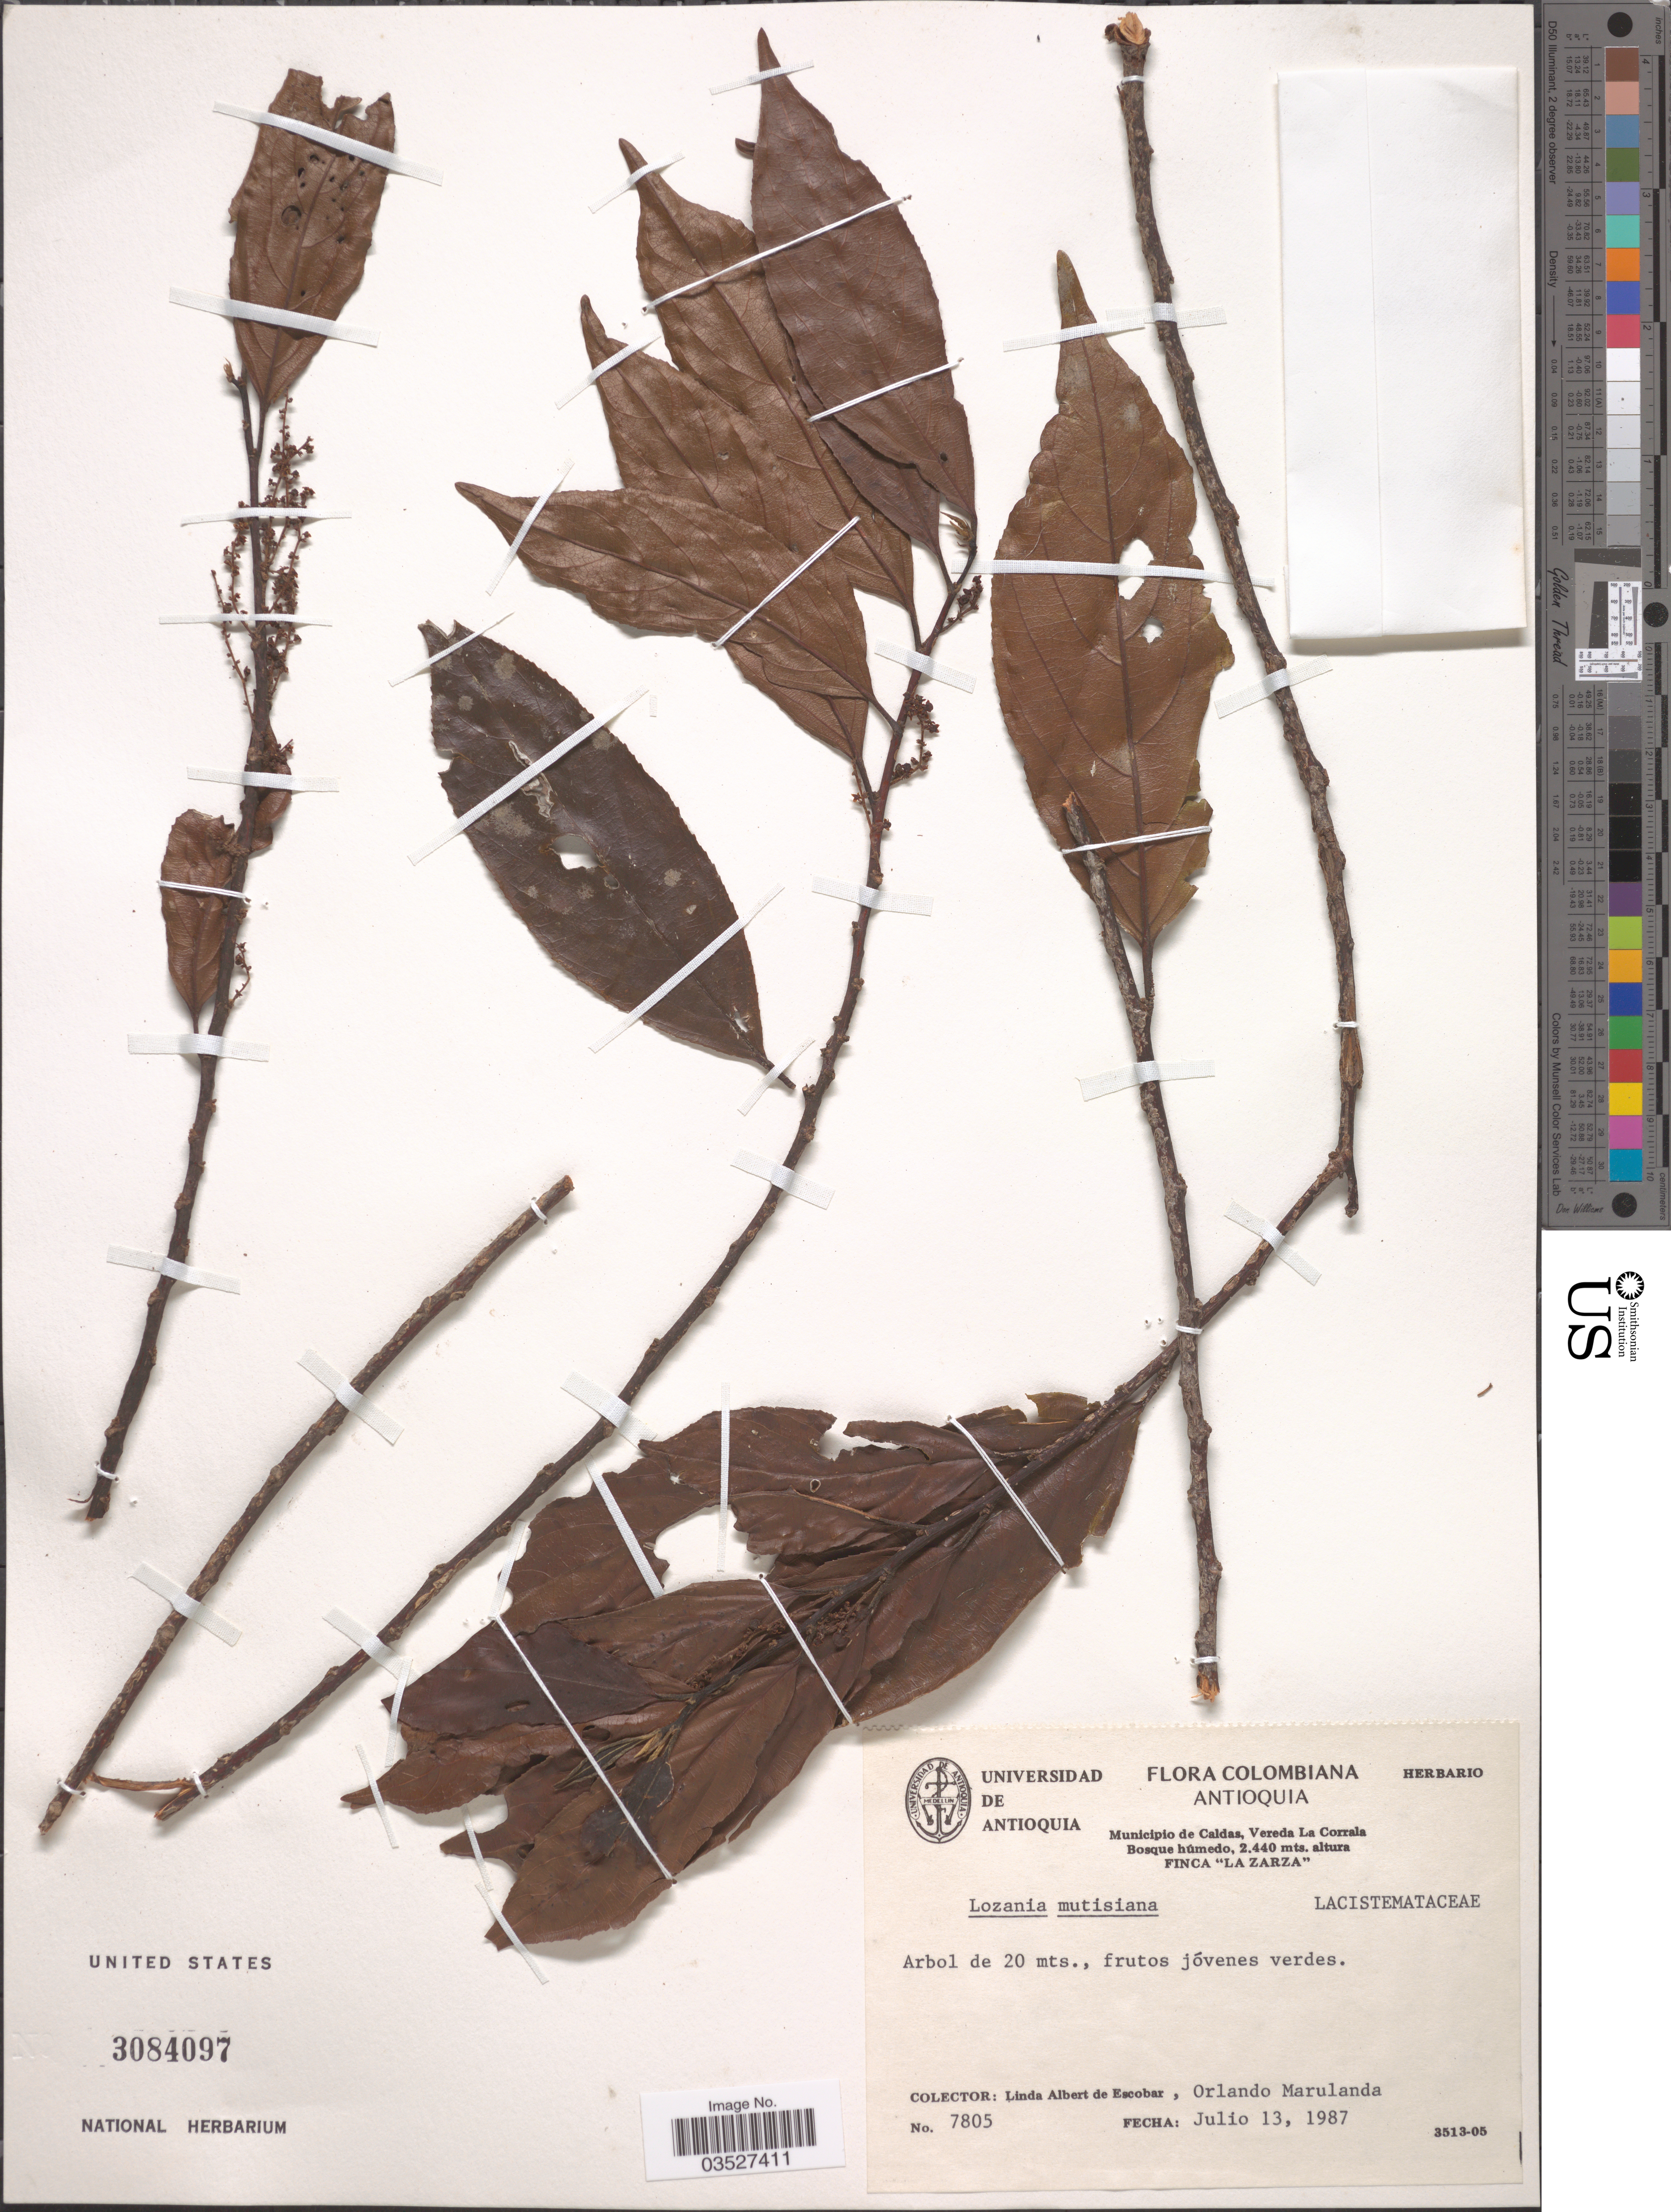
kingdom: Plantae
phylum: Tracheophyta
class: Magnoliopsida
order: Malpighiales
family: Lacistemataceae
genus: Lozania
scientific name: Lozania mutisiana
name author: Schult. in Roem. & Schult.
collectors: L. K. de Escobar & O. Marulanda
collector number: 7805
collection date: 1987-07-13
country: Colombia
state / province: Antioquia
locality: Municipio de Caldas, Vereda La Corrala. Finca "La Zarza".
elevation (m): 2440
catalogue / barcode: US 3084097